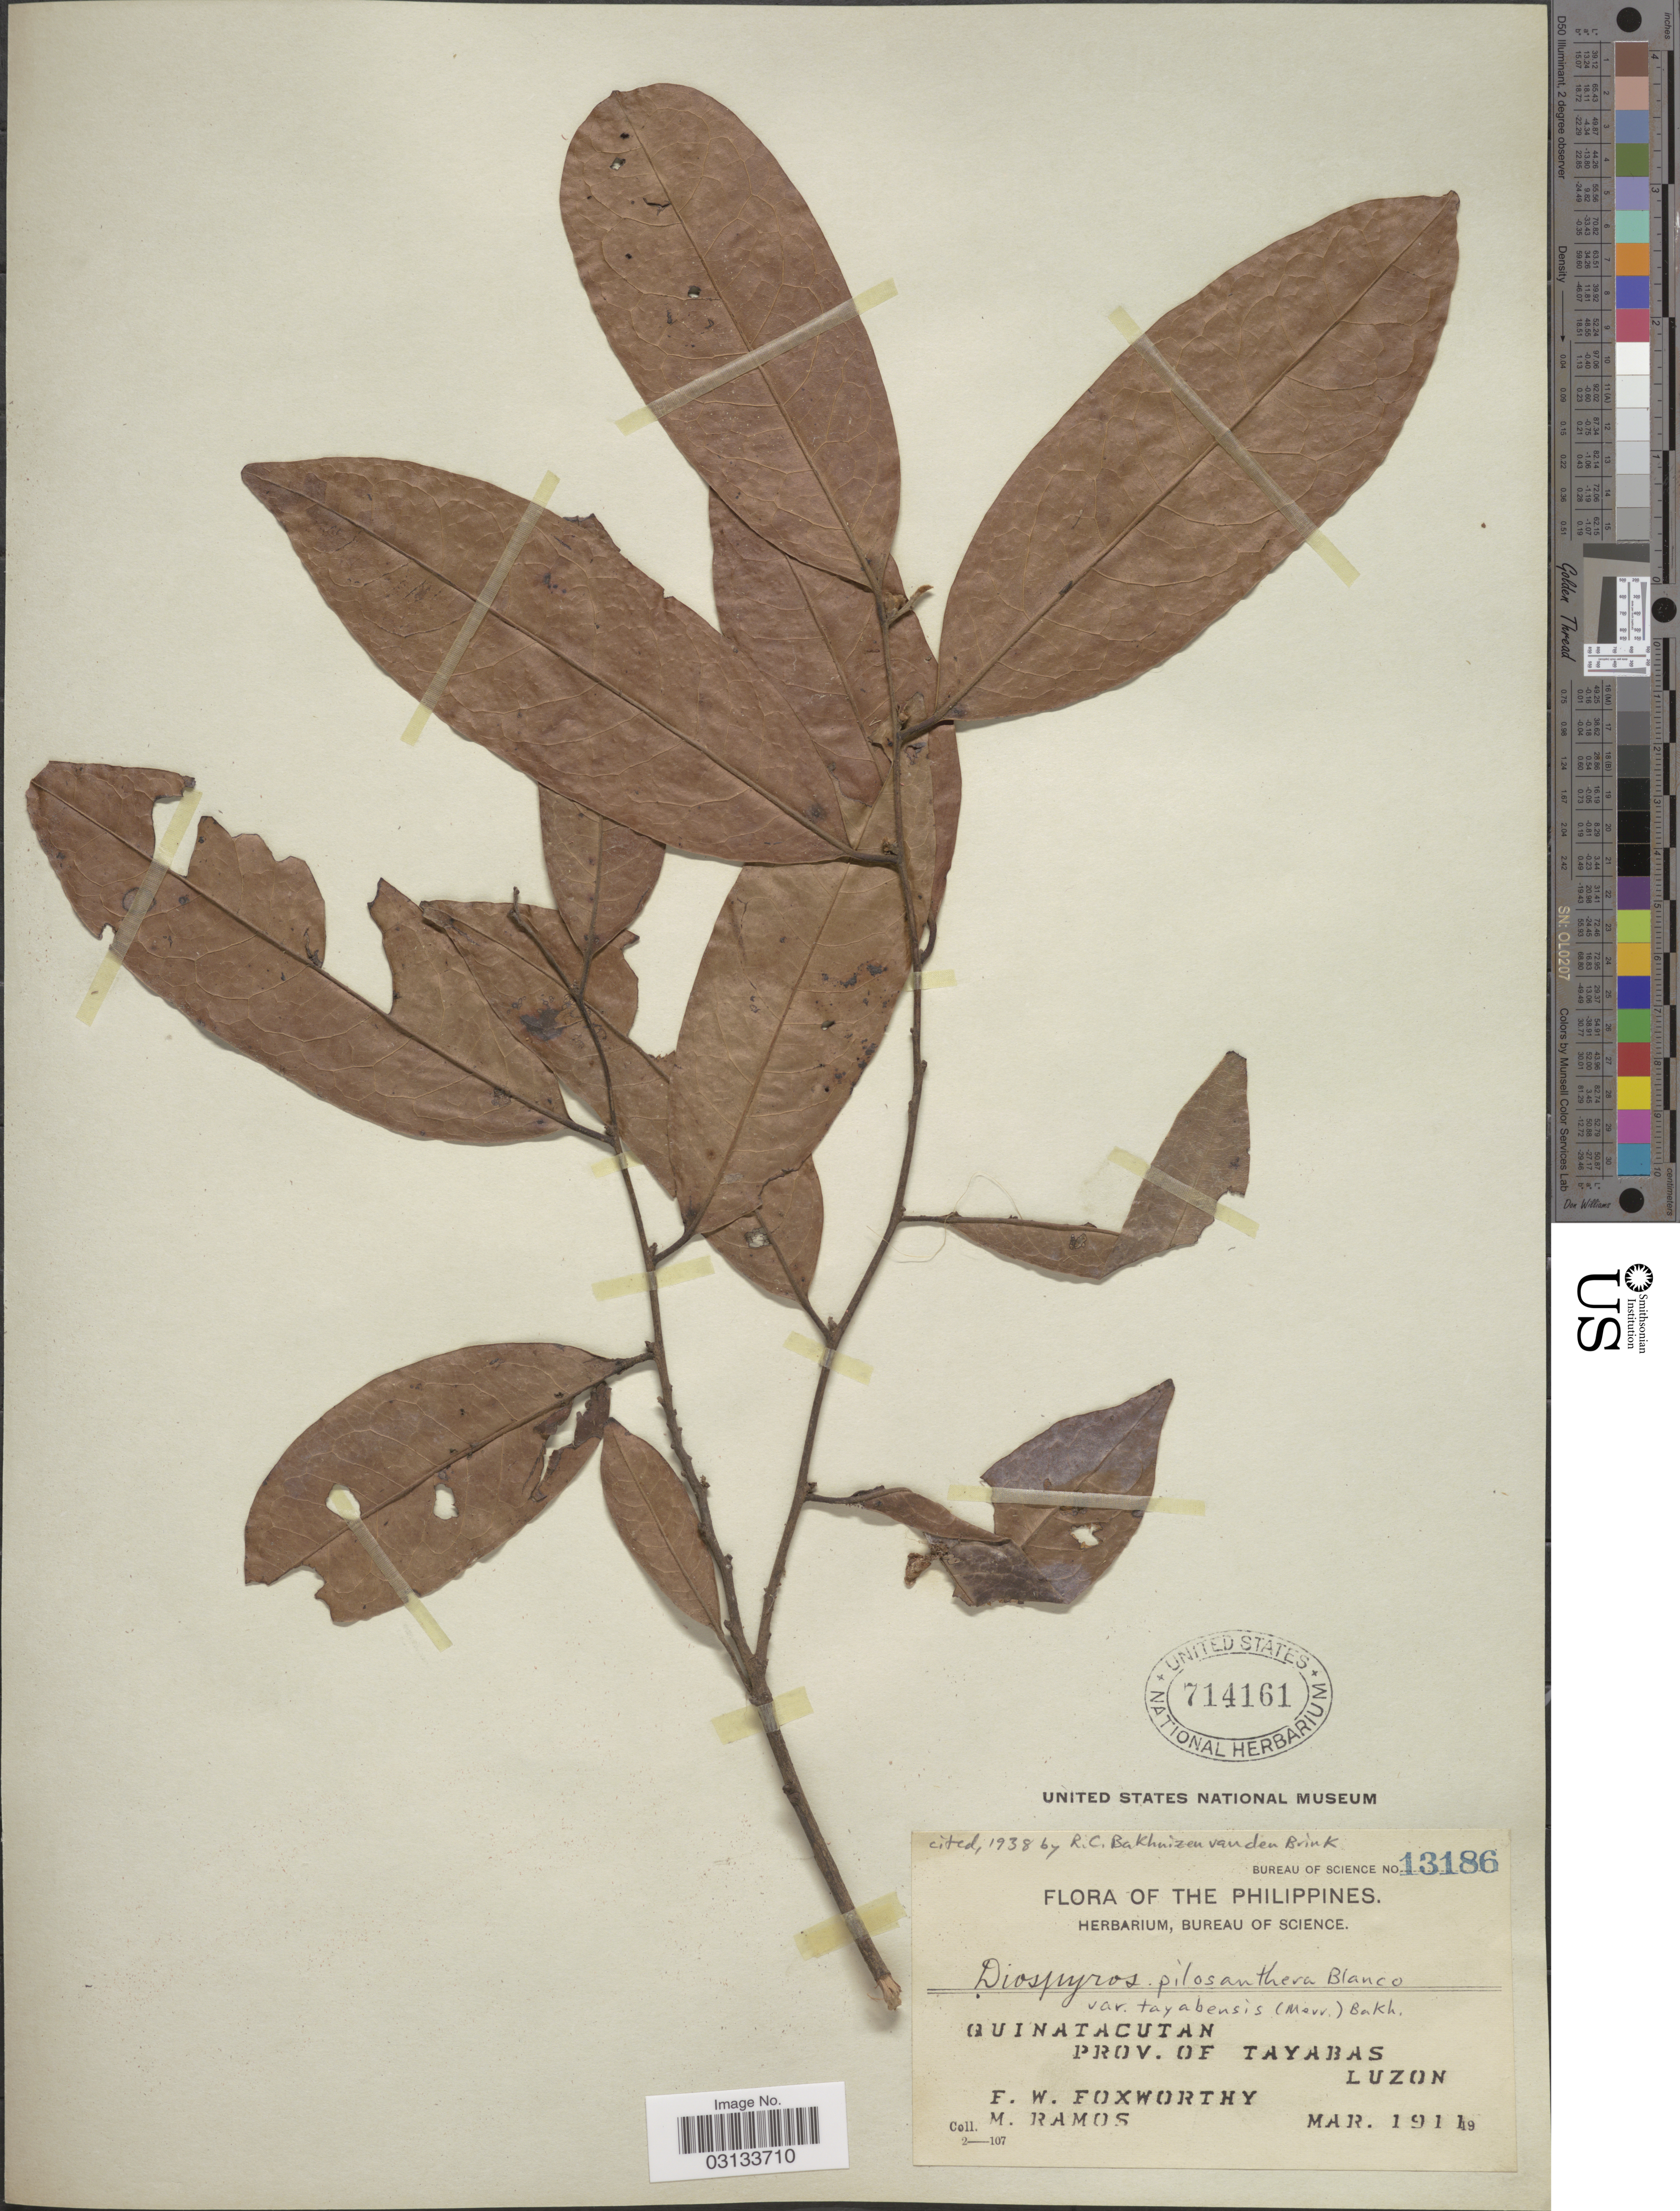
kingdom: Plantae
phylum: Tracheophyta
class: Magnoliopsida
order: Ericales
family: Ebenaceae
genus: Diospyros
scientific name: Diospyros pilosanthera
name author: Blanco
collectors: F. W. Foxworthy & M. Ramos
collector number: Bureau of Science 13186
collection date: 1911-03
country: Philippines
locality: Quinatacutan. Prov. of Tayabas. Luzon.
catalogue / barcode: US 714161